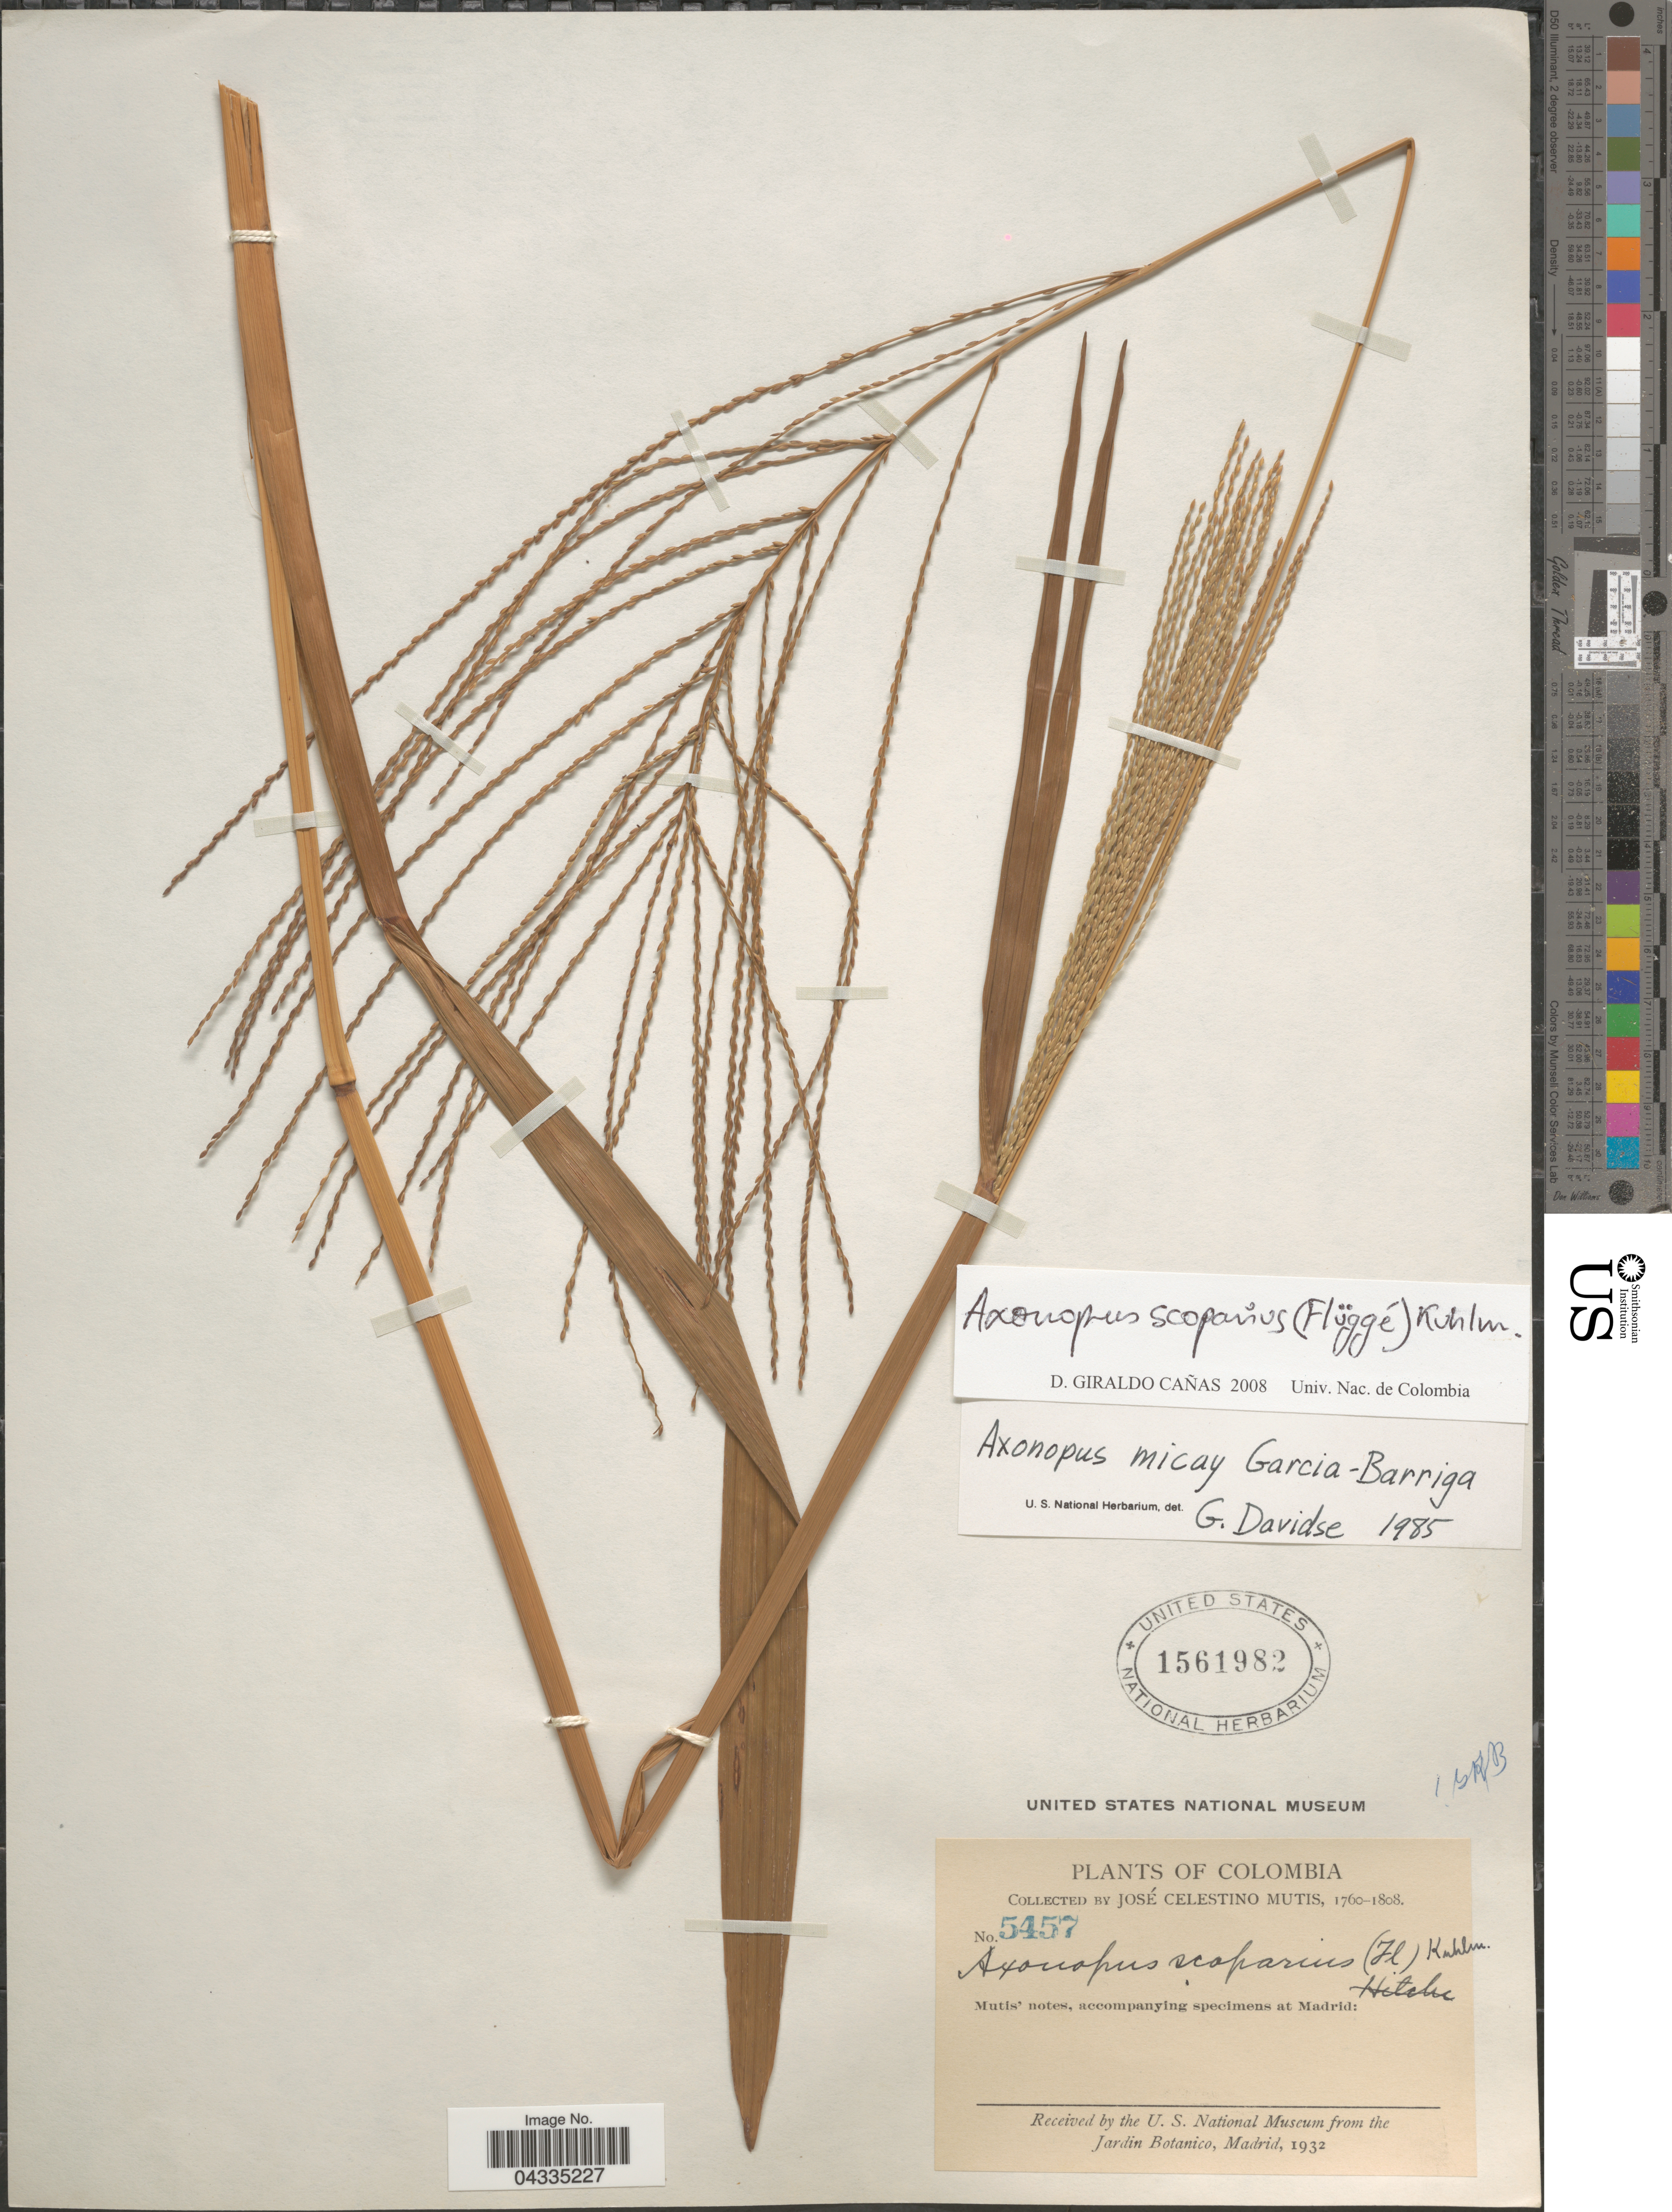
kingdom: Plantae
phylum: Tracheophyta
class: Liliopsida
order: Poales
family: Poaceae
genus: Axonopus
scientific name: Axonopus scoparius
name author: (Flüggé) Kuhlm.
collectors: J. C. B. Mutis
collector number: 5457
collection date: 1760/1808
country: Colombia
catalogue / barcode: US 1561982